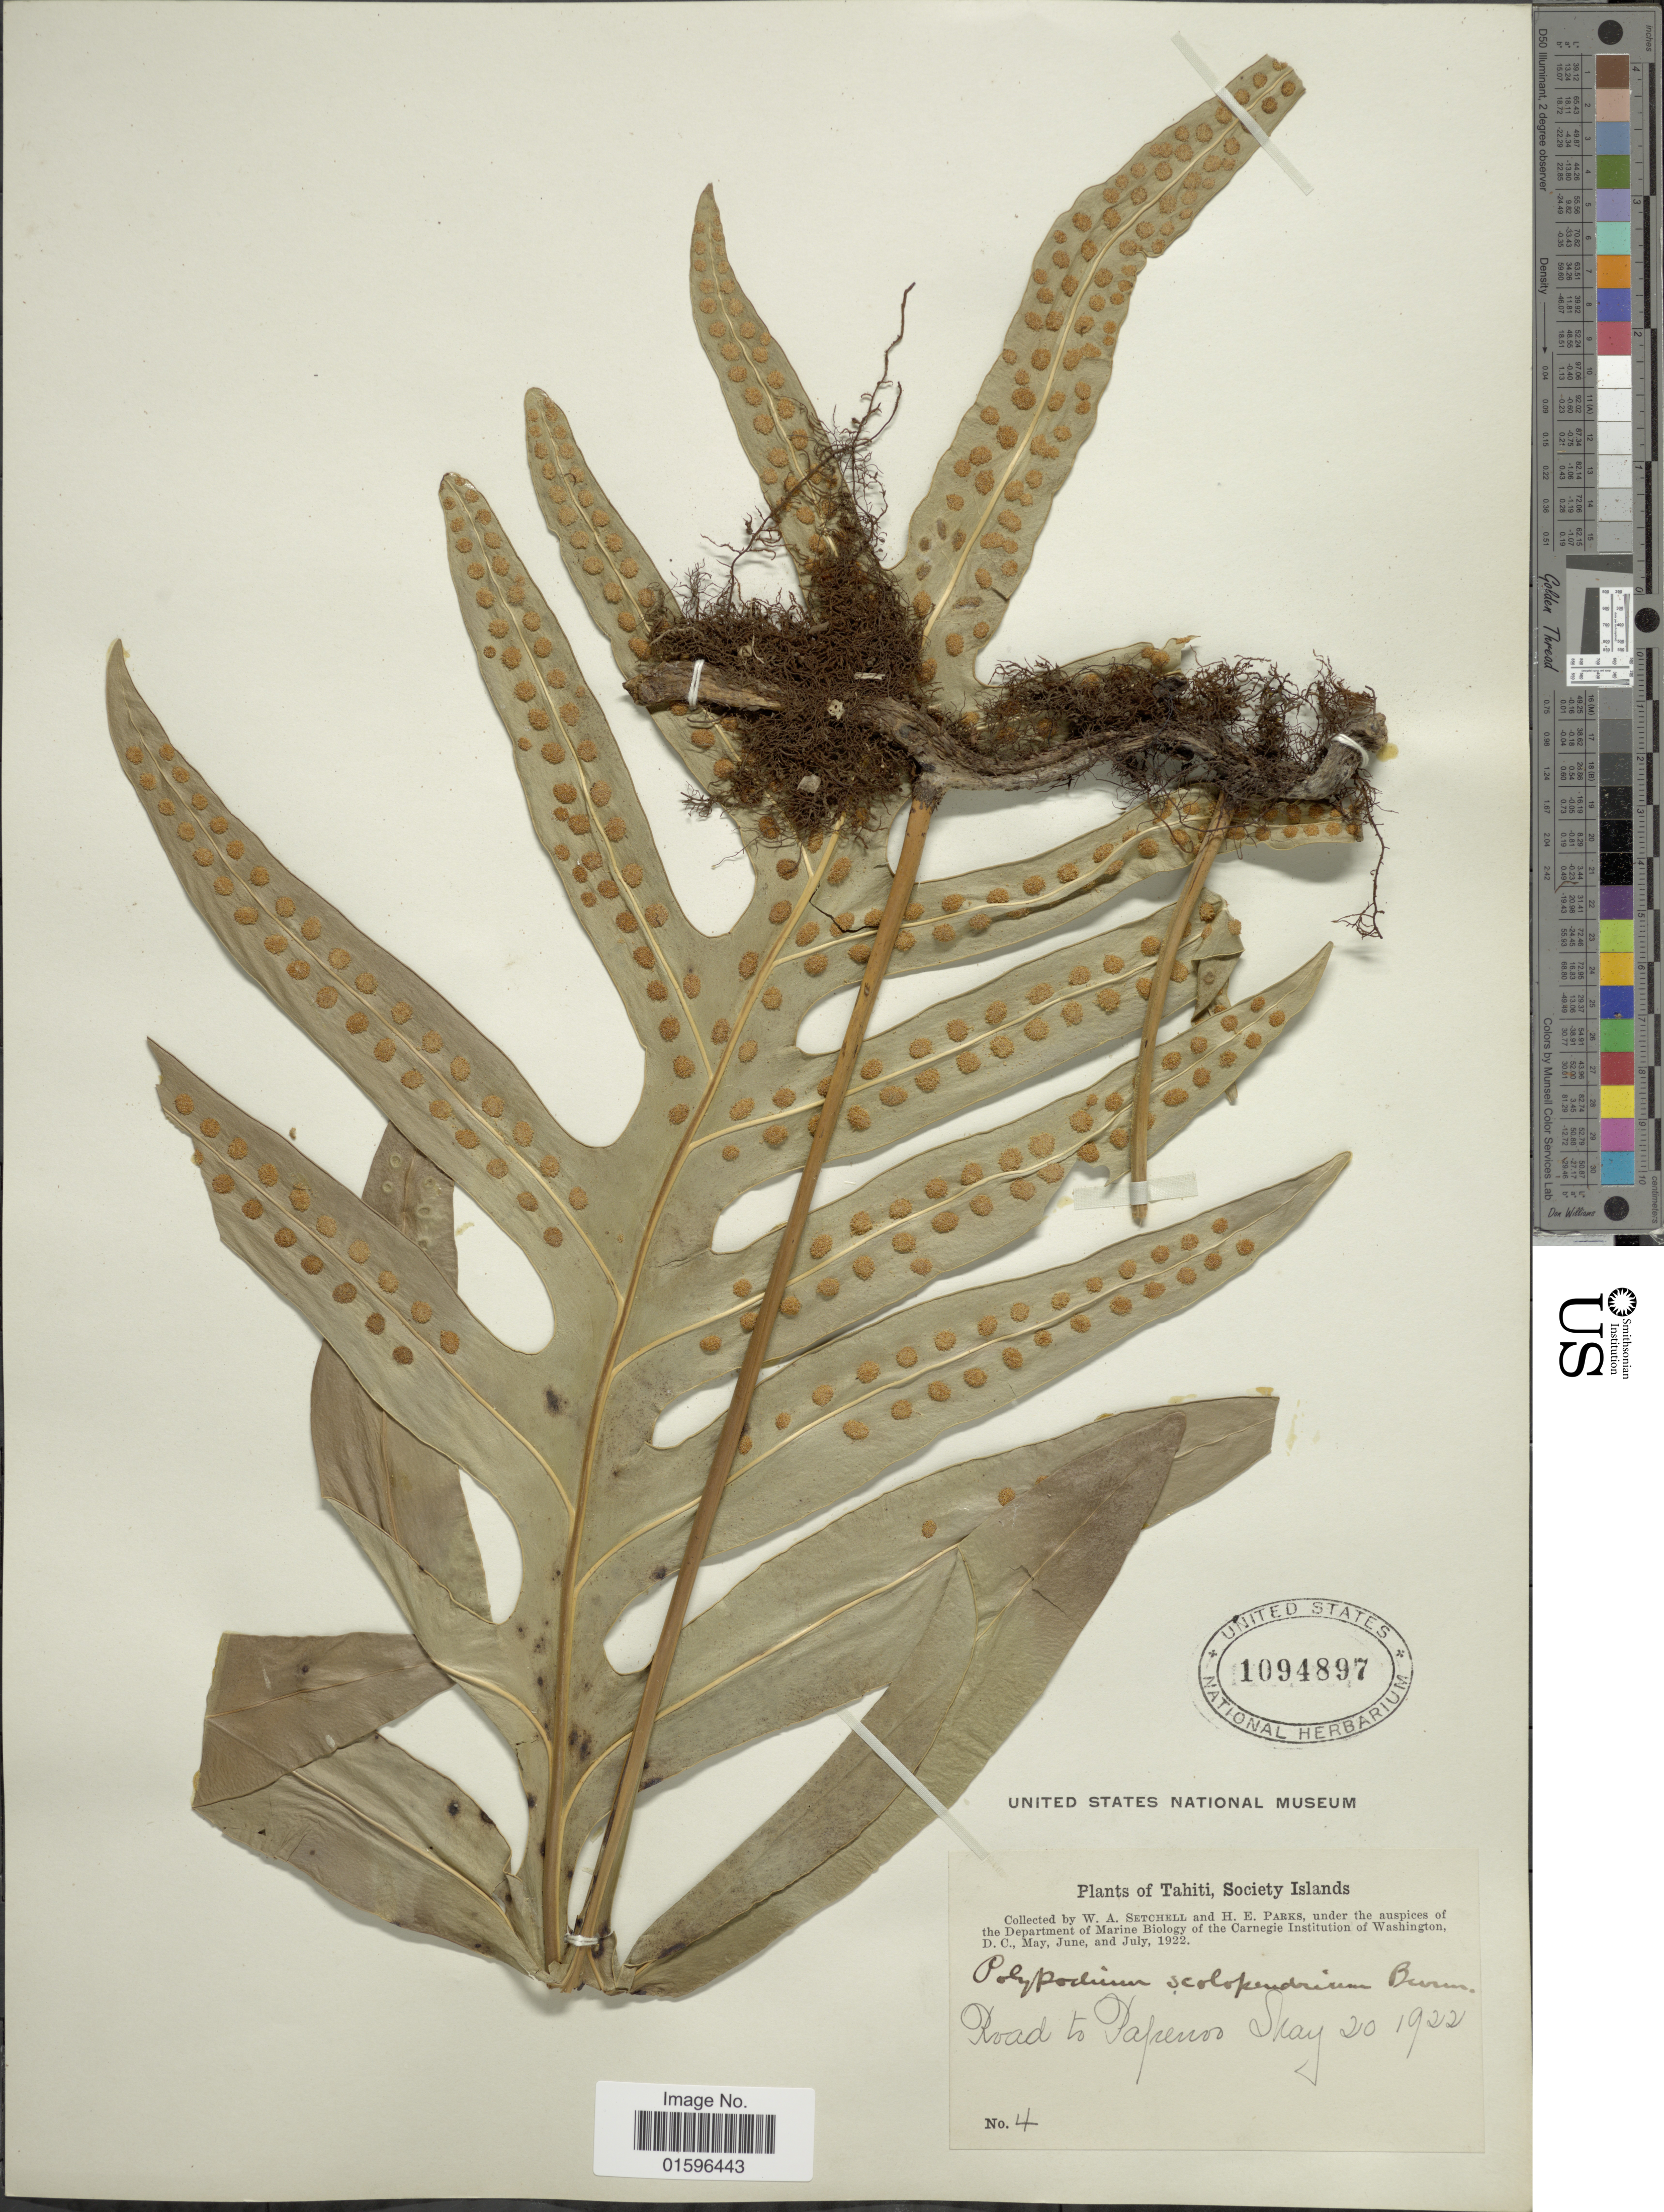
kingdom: Plantae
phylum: Tracheophyta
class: Polypodiopsida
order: Polypodiales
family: Polypodiaceae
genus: Polypodium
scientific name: Polypodium scolopendria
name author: Burm. f.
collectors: W. Setchell & H. E. Parks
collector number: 4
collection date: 1922-05-20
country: French Polynesia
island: Tahiti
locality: Tahiti, Society Islands, on rocks - road to Tapeunos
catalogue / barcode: US 1094897